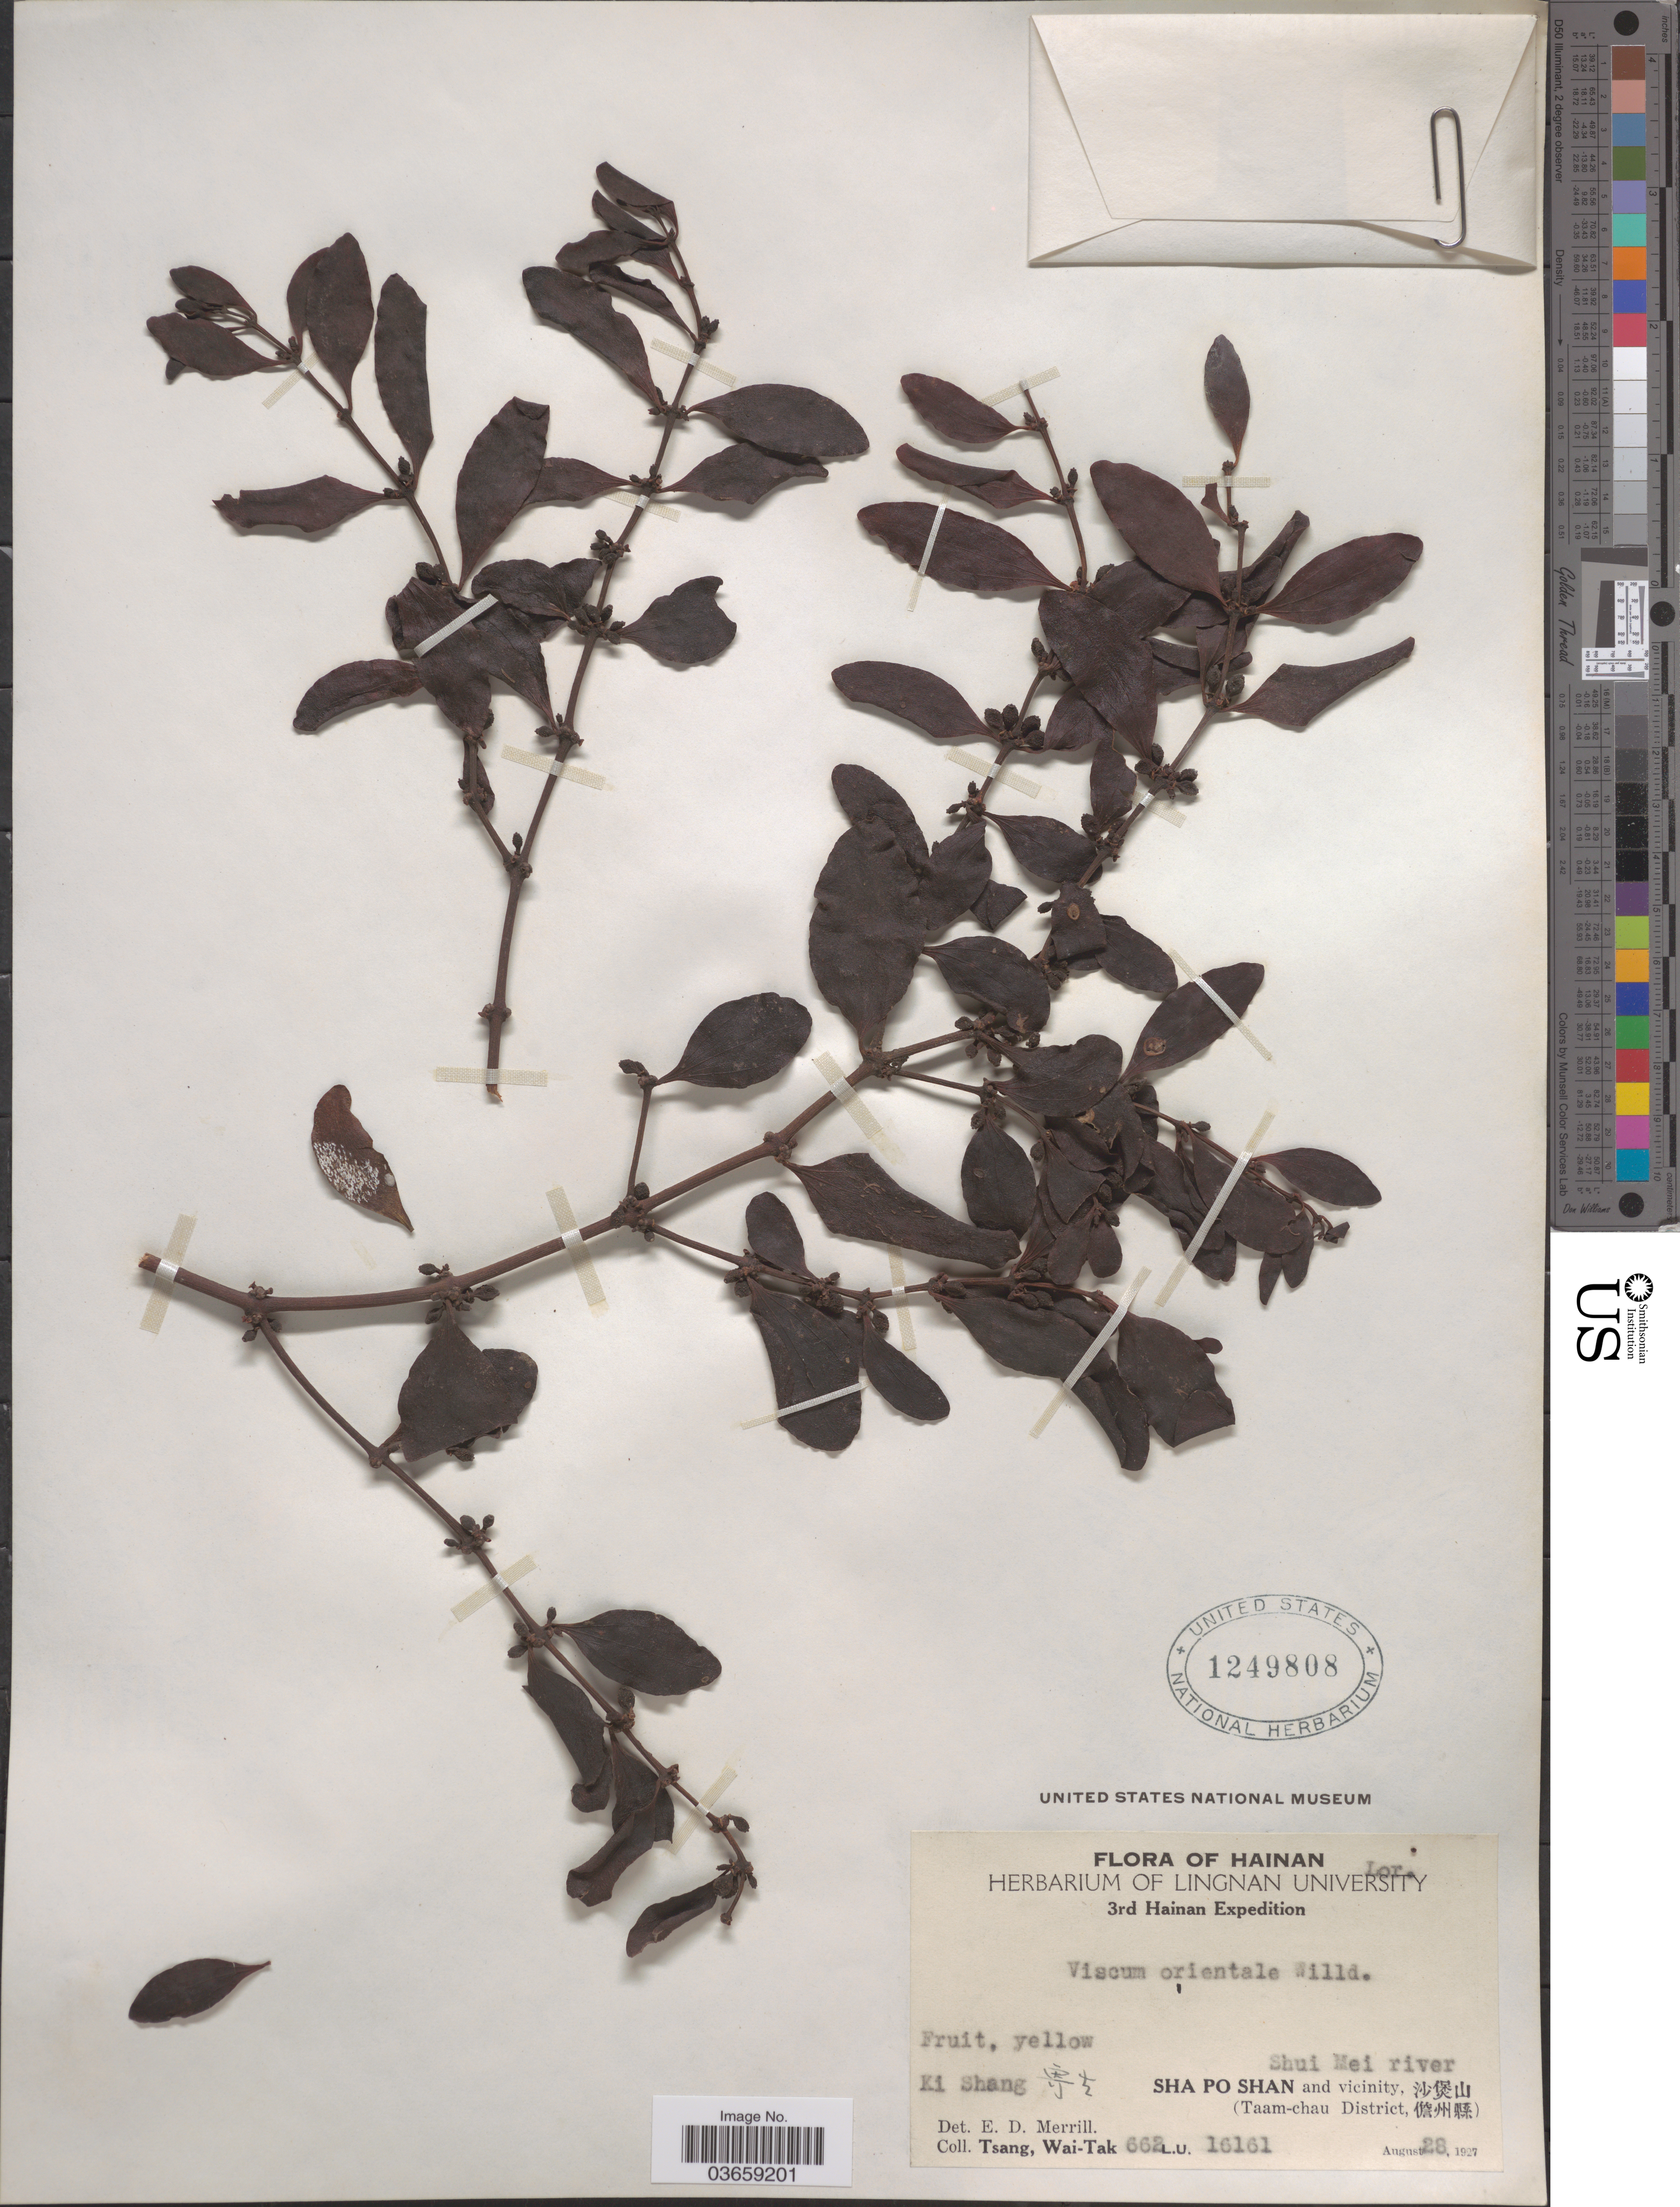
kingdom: Plantae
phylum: Tracheophyta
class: Magnoliopsida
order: Santalales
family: Viscaceae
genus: Viscum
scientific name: Viscum orientale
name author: DC.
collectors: W. T. Tsang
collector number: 662L.U.16161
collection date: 1927-08-28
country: China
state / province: Hainan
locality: Ki Shang X. Shui Mei river. Sha Po Shan and vicinity, X. (Taam-chau District, X).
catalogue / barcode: US 1249808